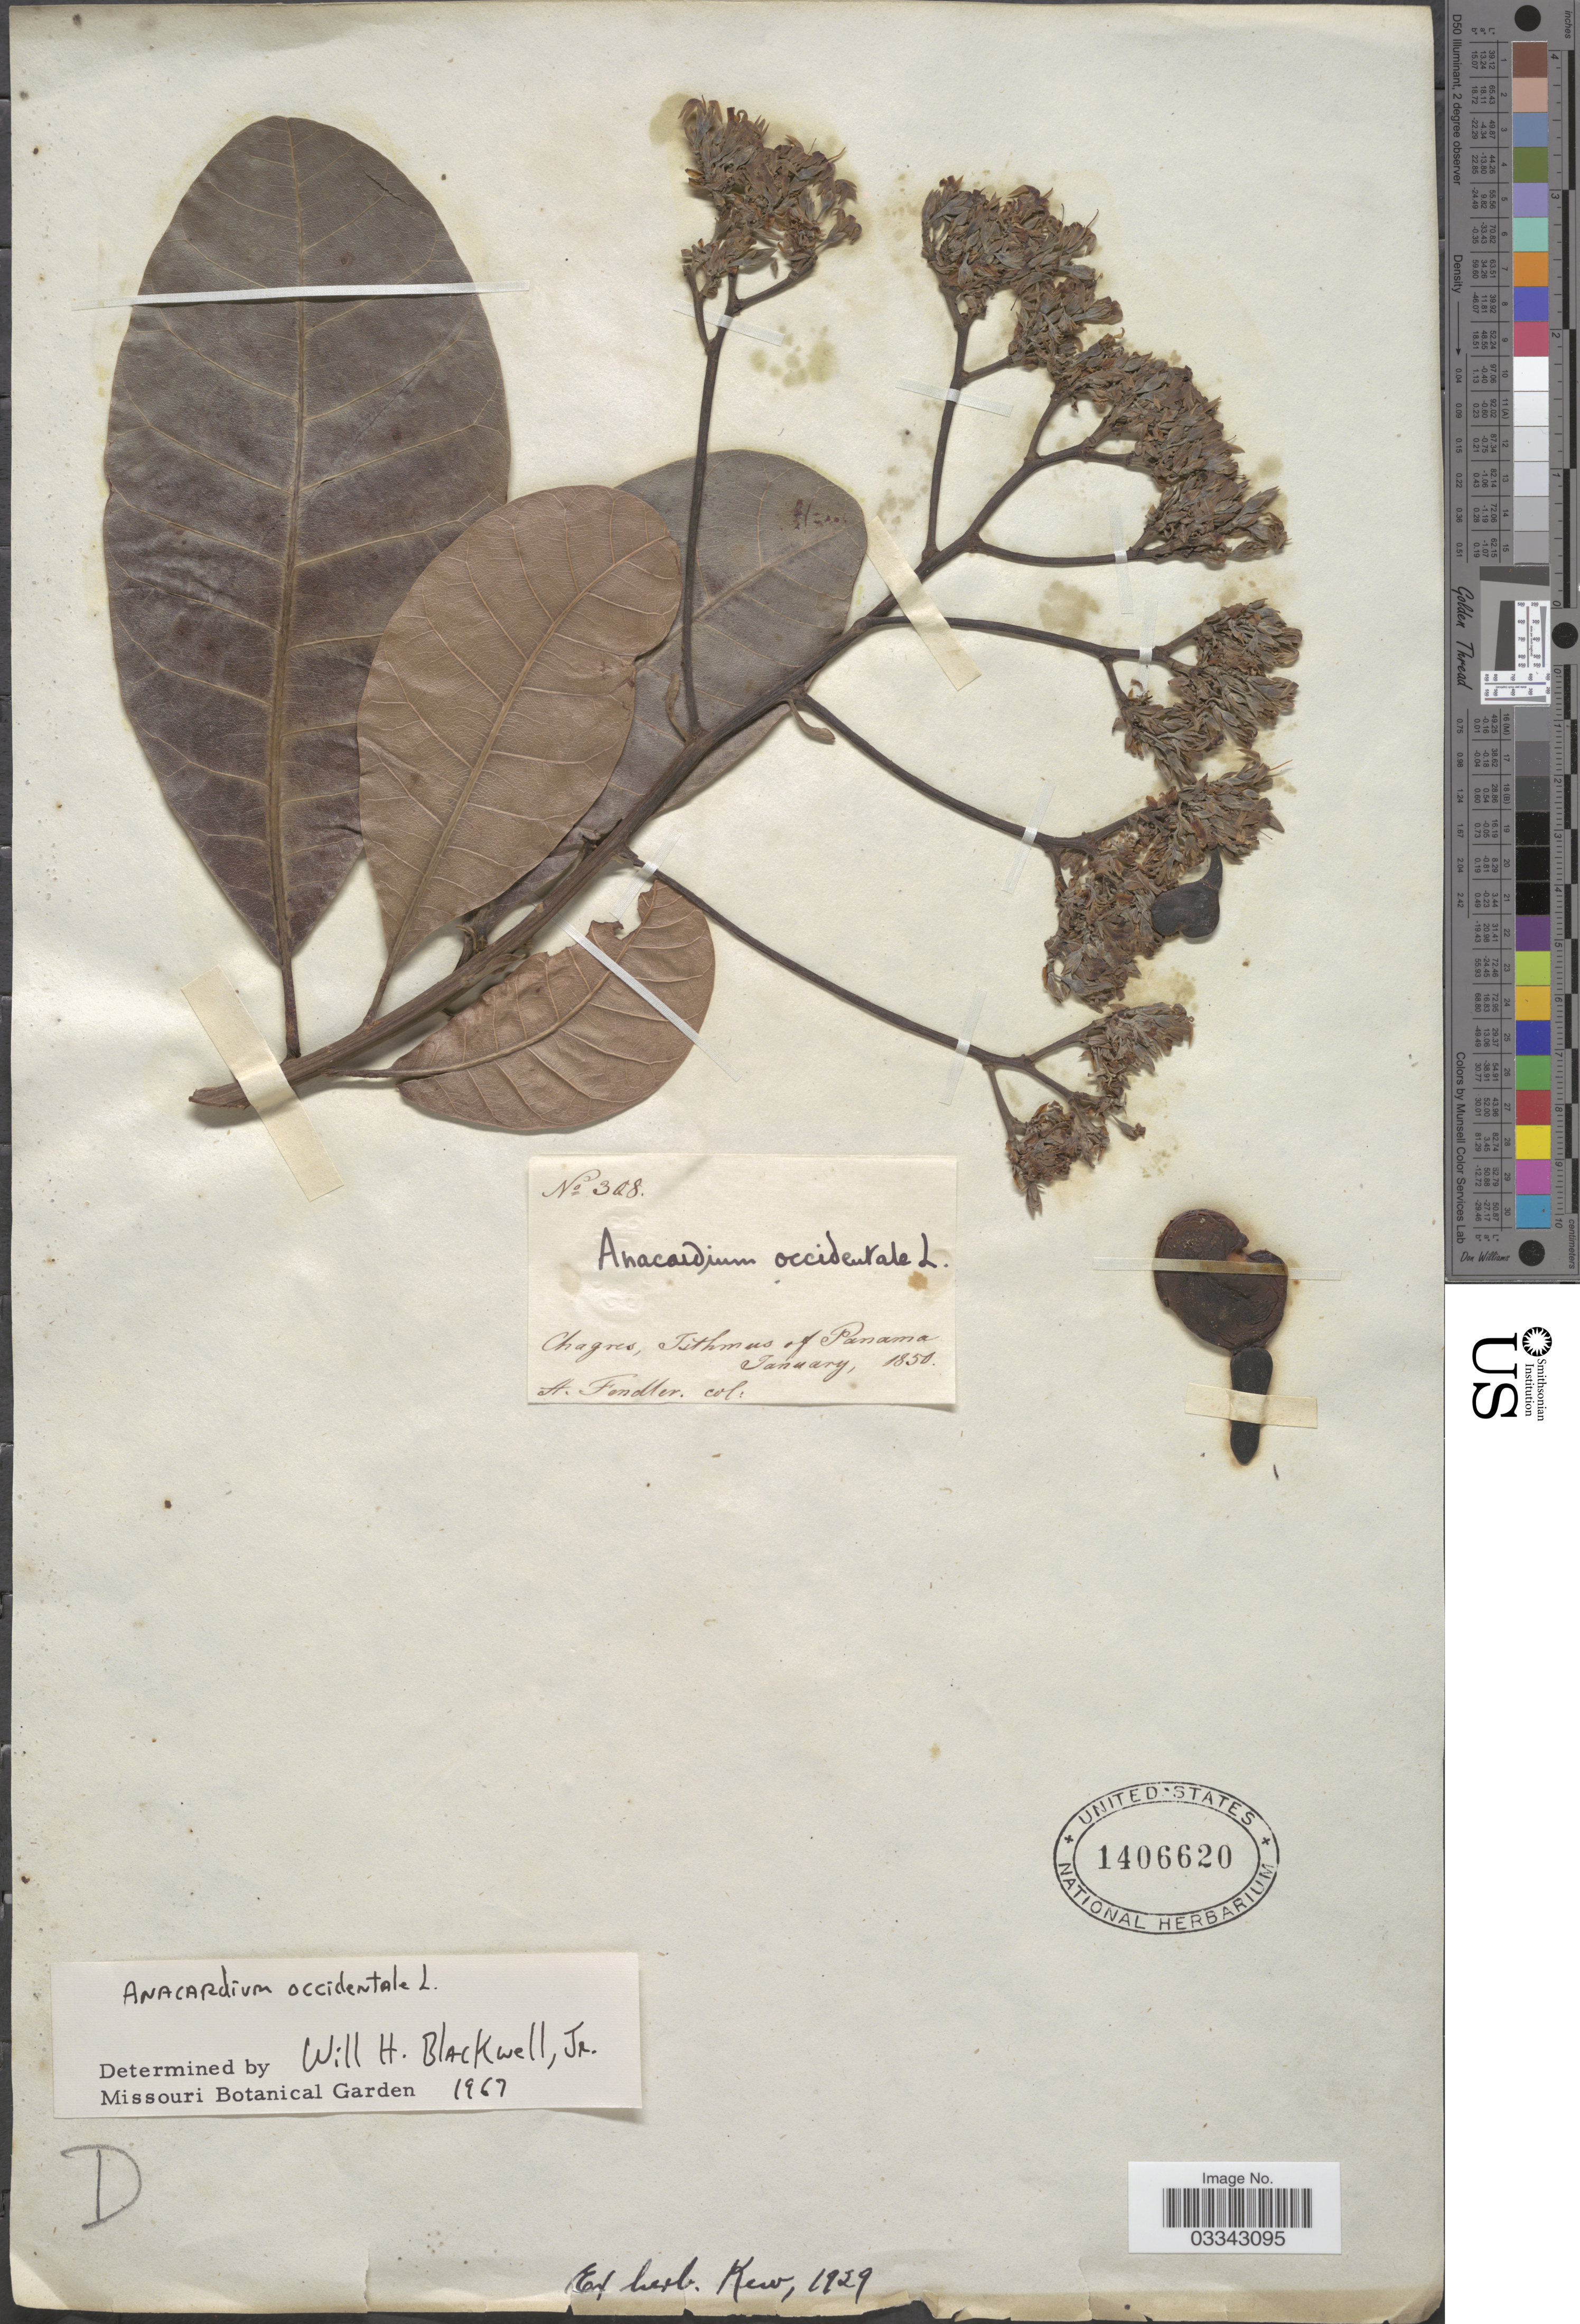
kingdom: Plantae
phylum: Tracheophyta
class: Magnoliopsida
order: Sapindales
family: Anacardiaceae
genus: Anacardium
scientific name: Anacardium occidentale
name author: L.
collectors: A. Fendler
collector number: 328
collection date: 1850-01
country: Panama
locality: Chagres, Isthmus of Panama.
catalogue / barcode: US 1406620